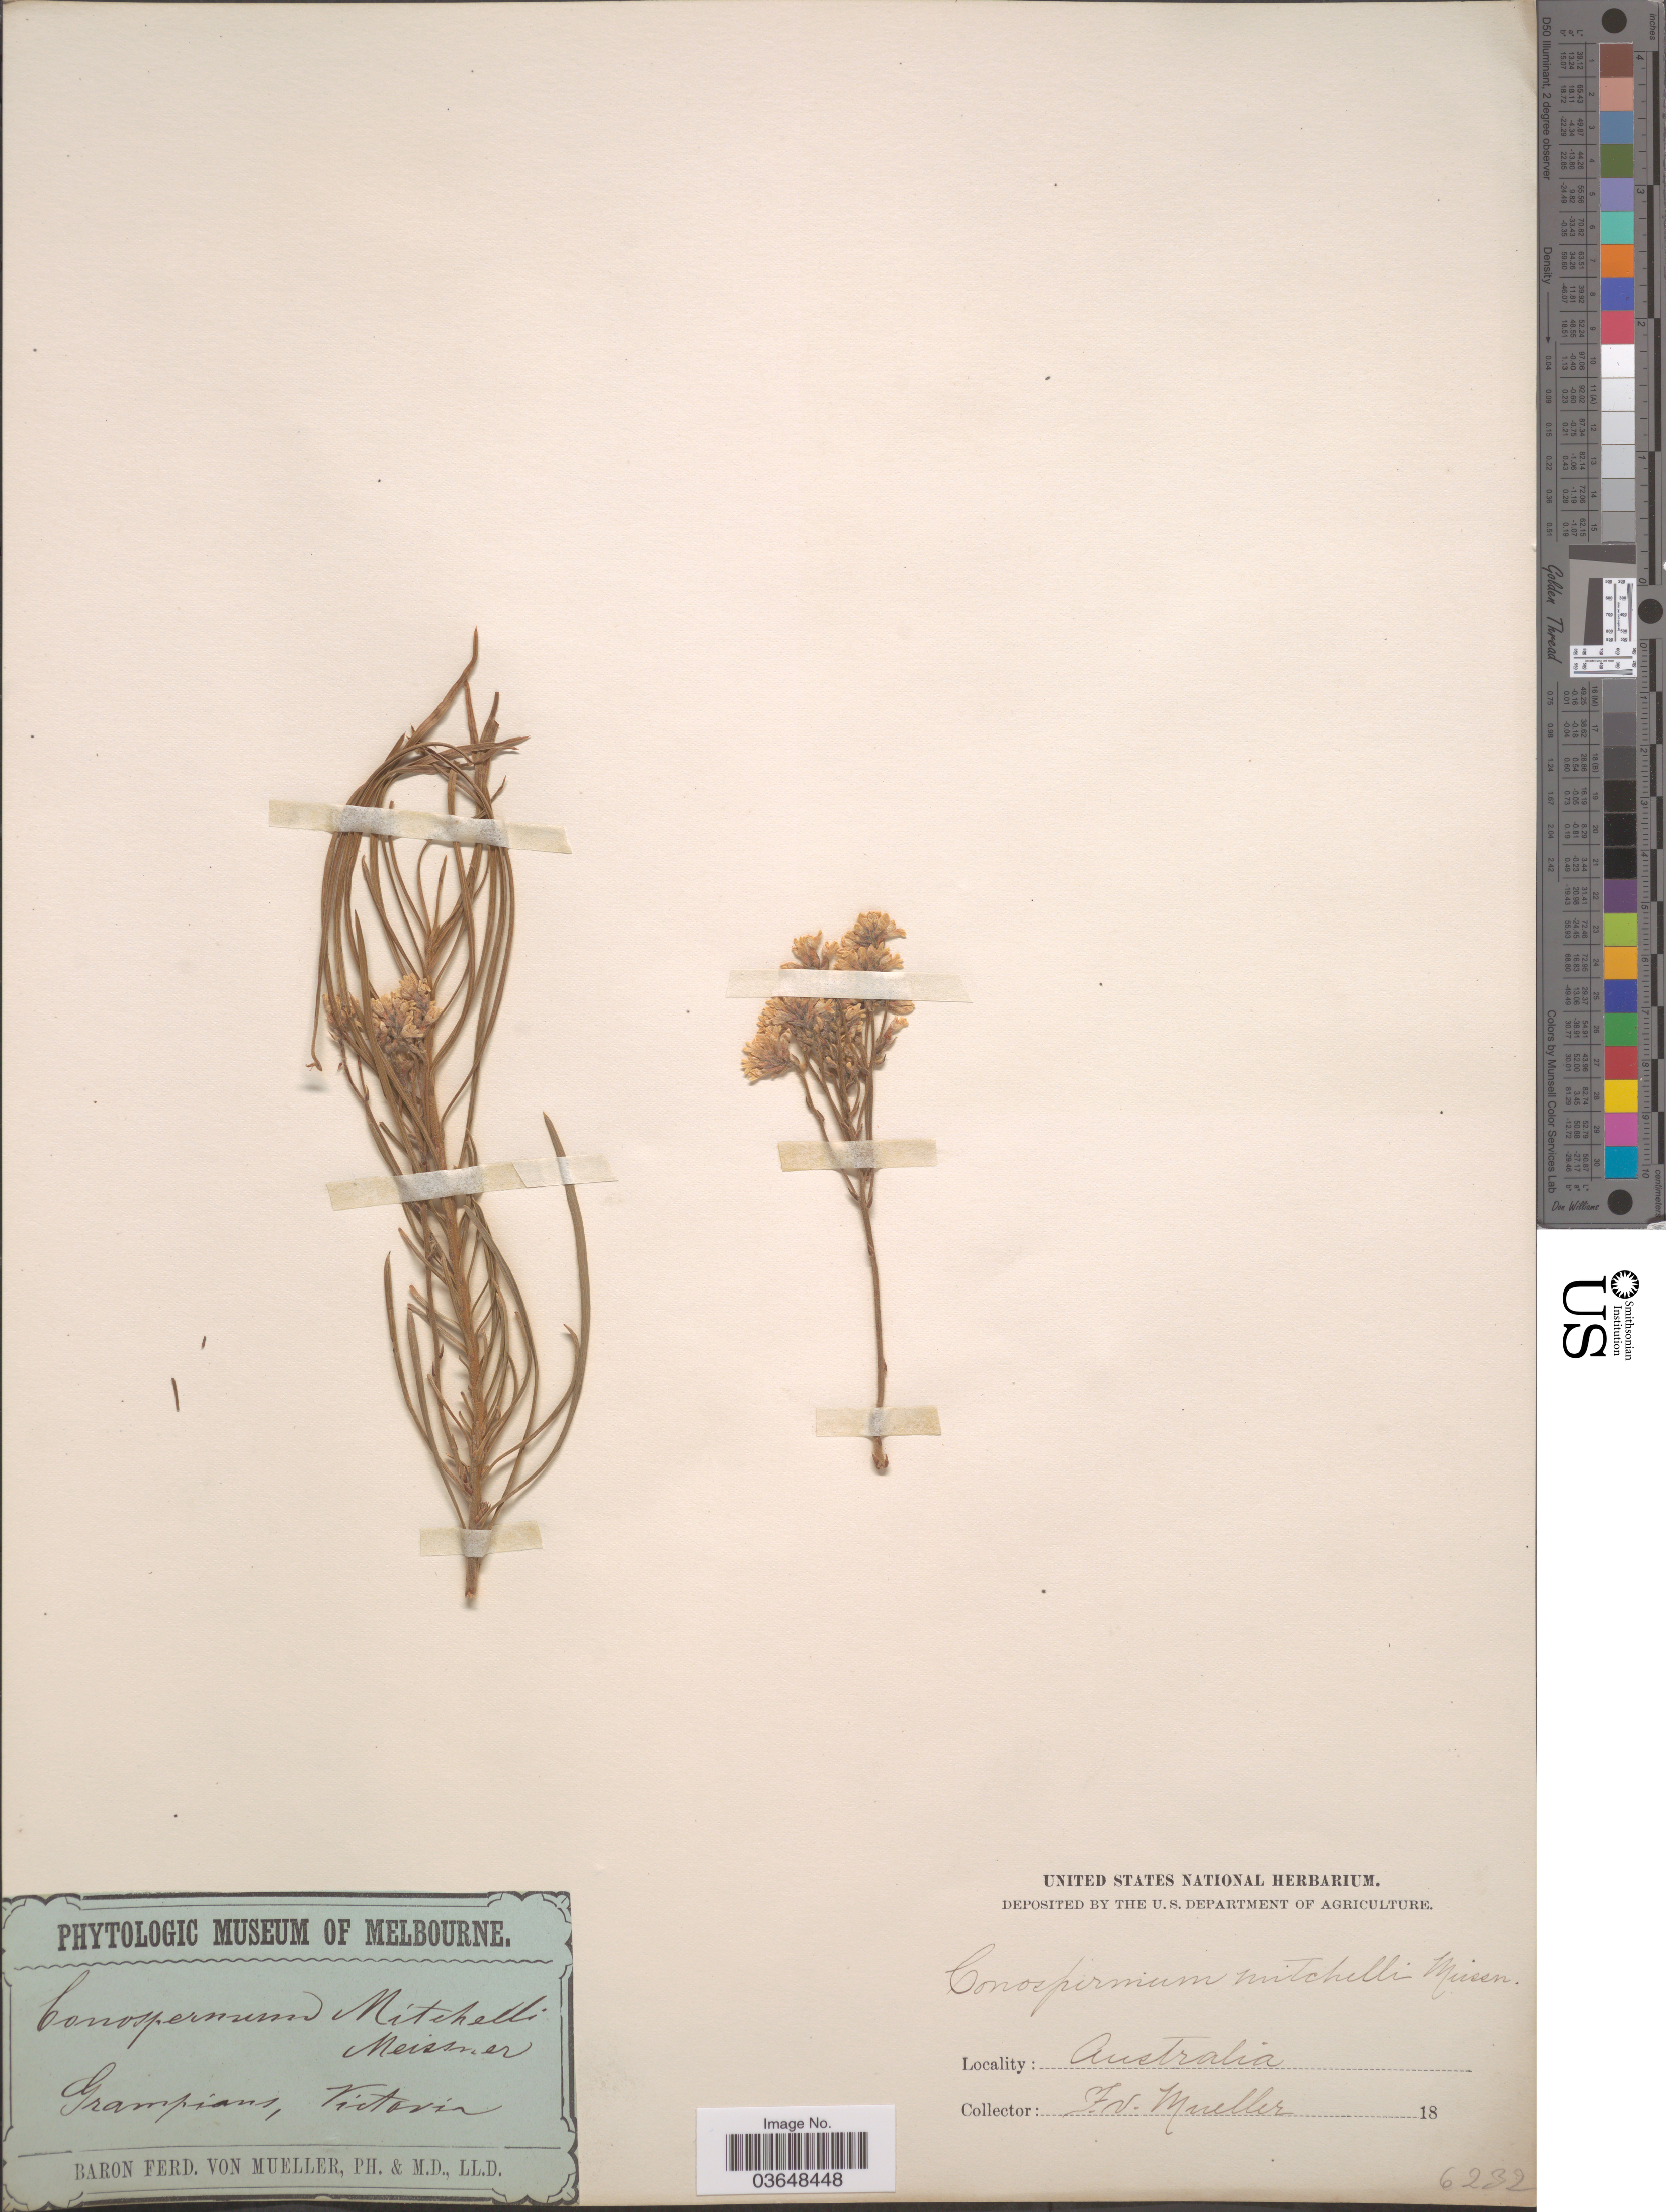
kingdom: Plantae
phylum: Tracheophyta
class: Magnoliopsida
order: Proteales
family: Proteaceae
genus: Conospermum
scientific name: Conospermum mitchellii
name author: Meisn.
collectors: F. Mueller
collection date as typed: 18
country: Australia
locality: Grampians, Victoria.